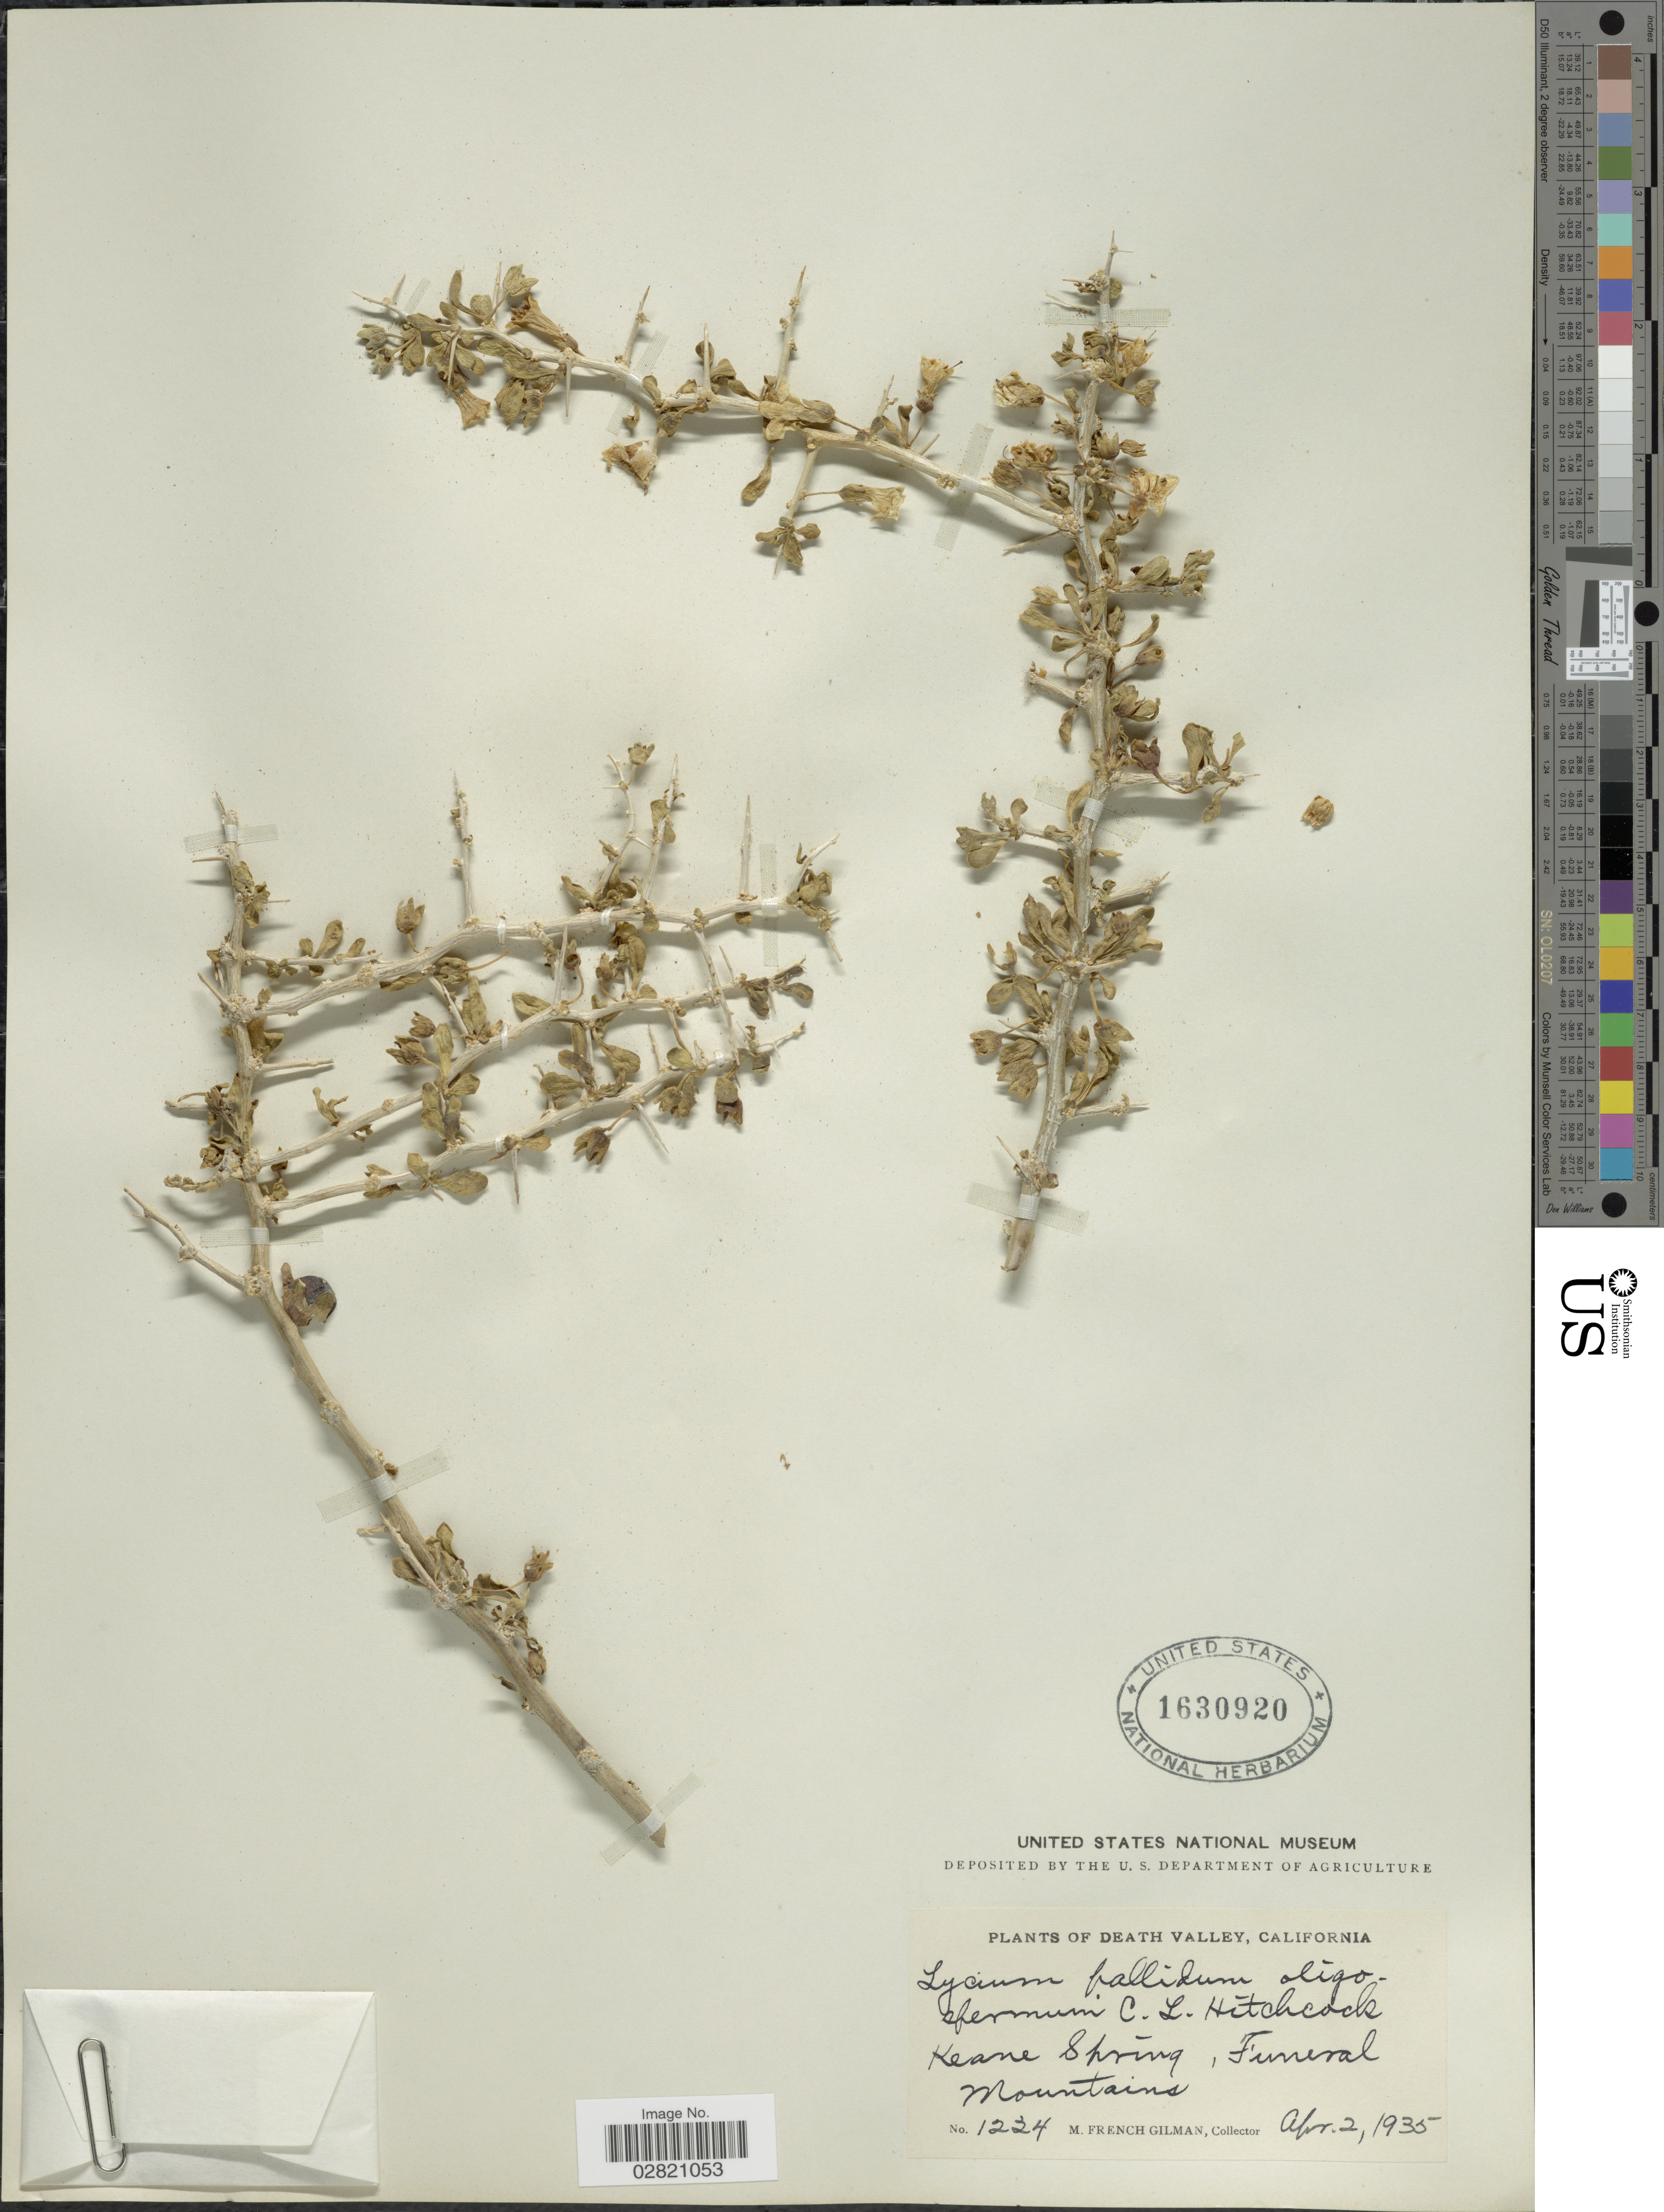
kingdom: Plantae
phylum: Tracheophyta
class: Magnoliopsida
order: Solanales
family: Solanaceae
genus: Lycium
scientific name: Lycium pallidum var. oligospermum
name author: C.L. Hitchc.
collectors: M. F. Gilman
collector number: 1224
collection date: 1935-04-02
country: United States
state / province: California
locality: Death Valley. Keane Spring, Funeral Mountains.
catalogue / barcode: US 1630920